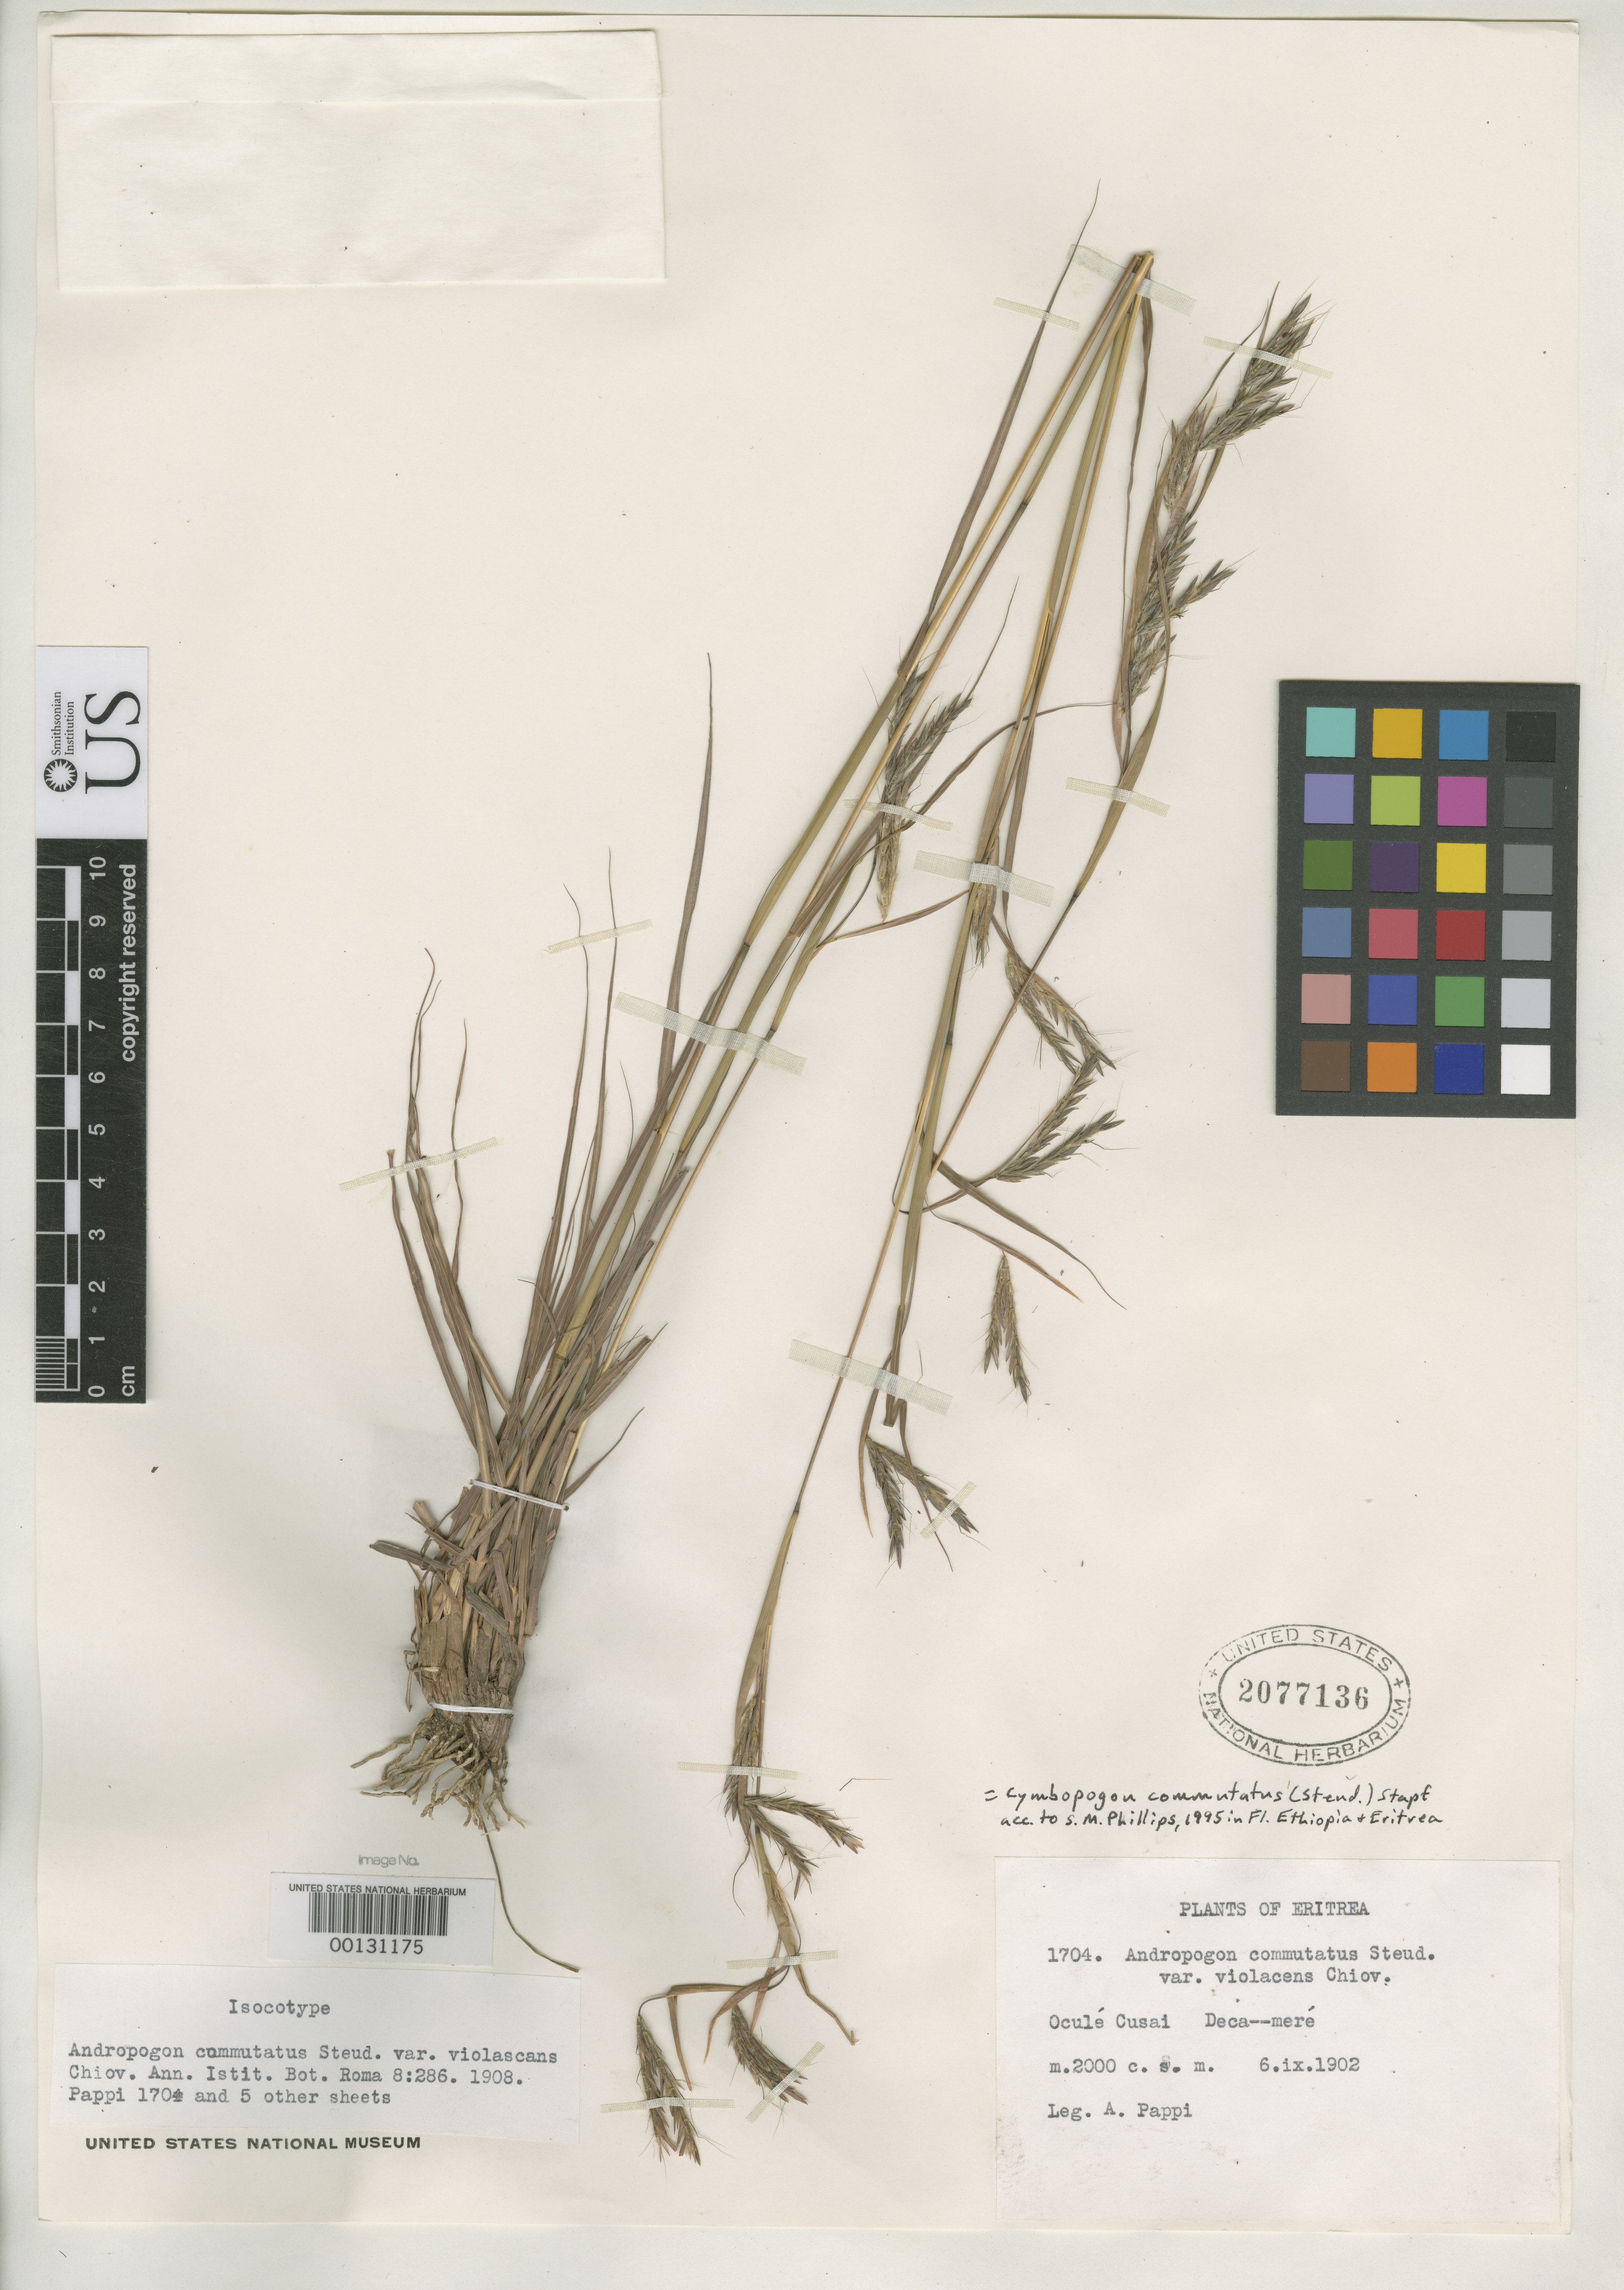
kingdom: Plantae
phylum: Tracheophyta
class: Liliopsida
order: Poales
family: Poaceae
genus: Andropogon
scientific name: Andropogon commutatus var. violaceus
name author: Chiov.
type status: Isosyntype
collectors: A. Pappi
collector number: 1704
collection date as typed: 06 Apr 1902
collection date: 1902-04-06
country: Ethiopia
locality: Ocule Cusai, Deca-Mere.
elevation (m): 2000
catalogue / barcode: US 2077136